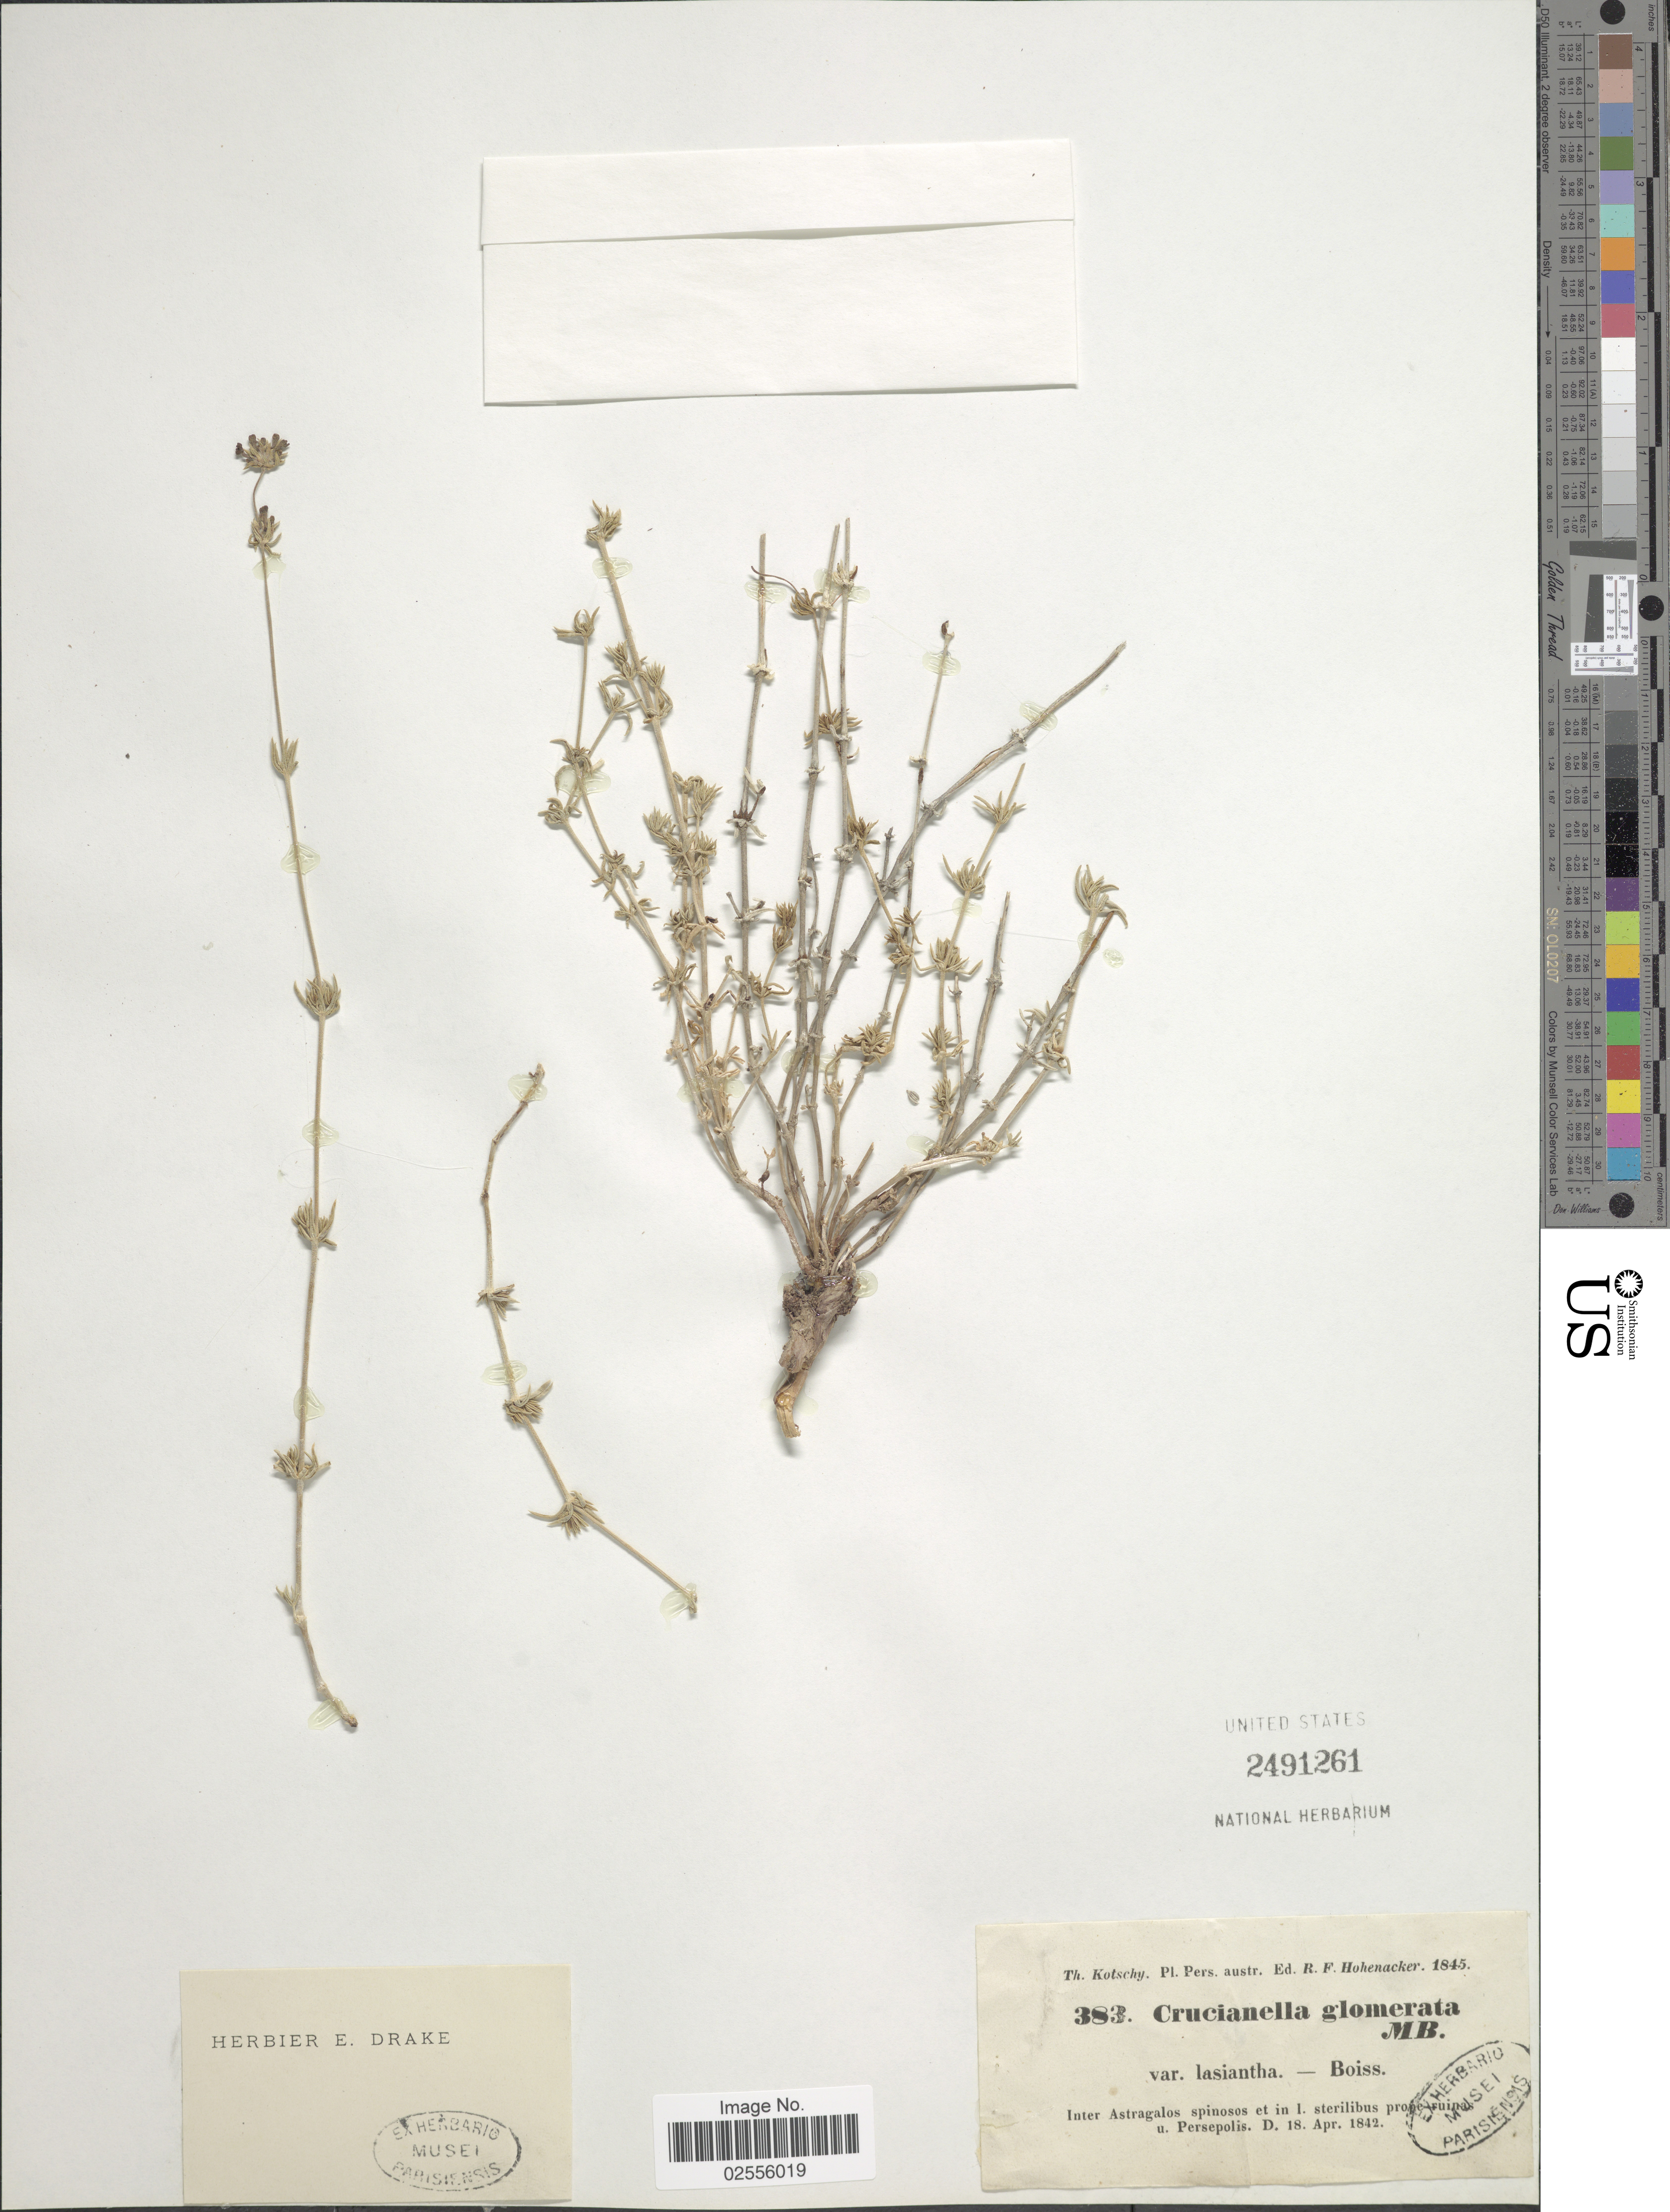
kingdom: Plantae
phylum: Tracheophyta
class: Magnoliopsida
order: Gentianales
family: Rubiaceae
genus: Asperula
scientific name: Asperula glomerata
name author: (M. Bieb.) Griseb.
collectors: K. G. Kotschy & R. F. Hohenacker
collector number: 383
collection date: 1842-04-18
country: Iran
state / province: Fars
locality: Pers. austr., Inter Astragalos spinosos et in l. sterilibus prope ruinas u. Persepolis.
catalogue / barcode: US 249126